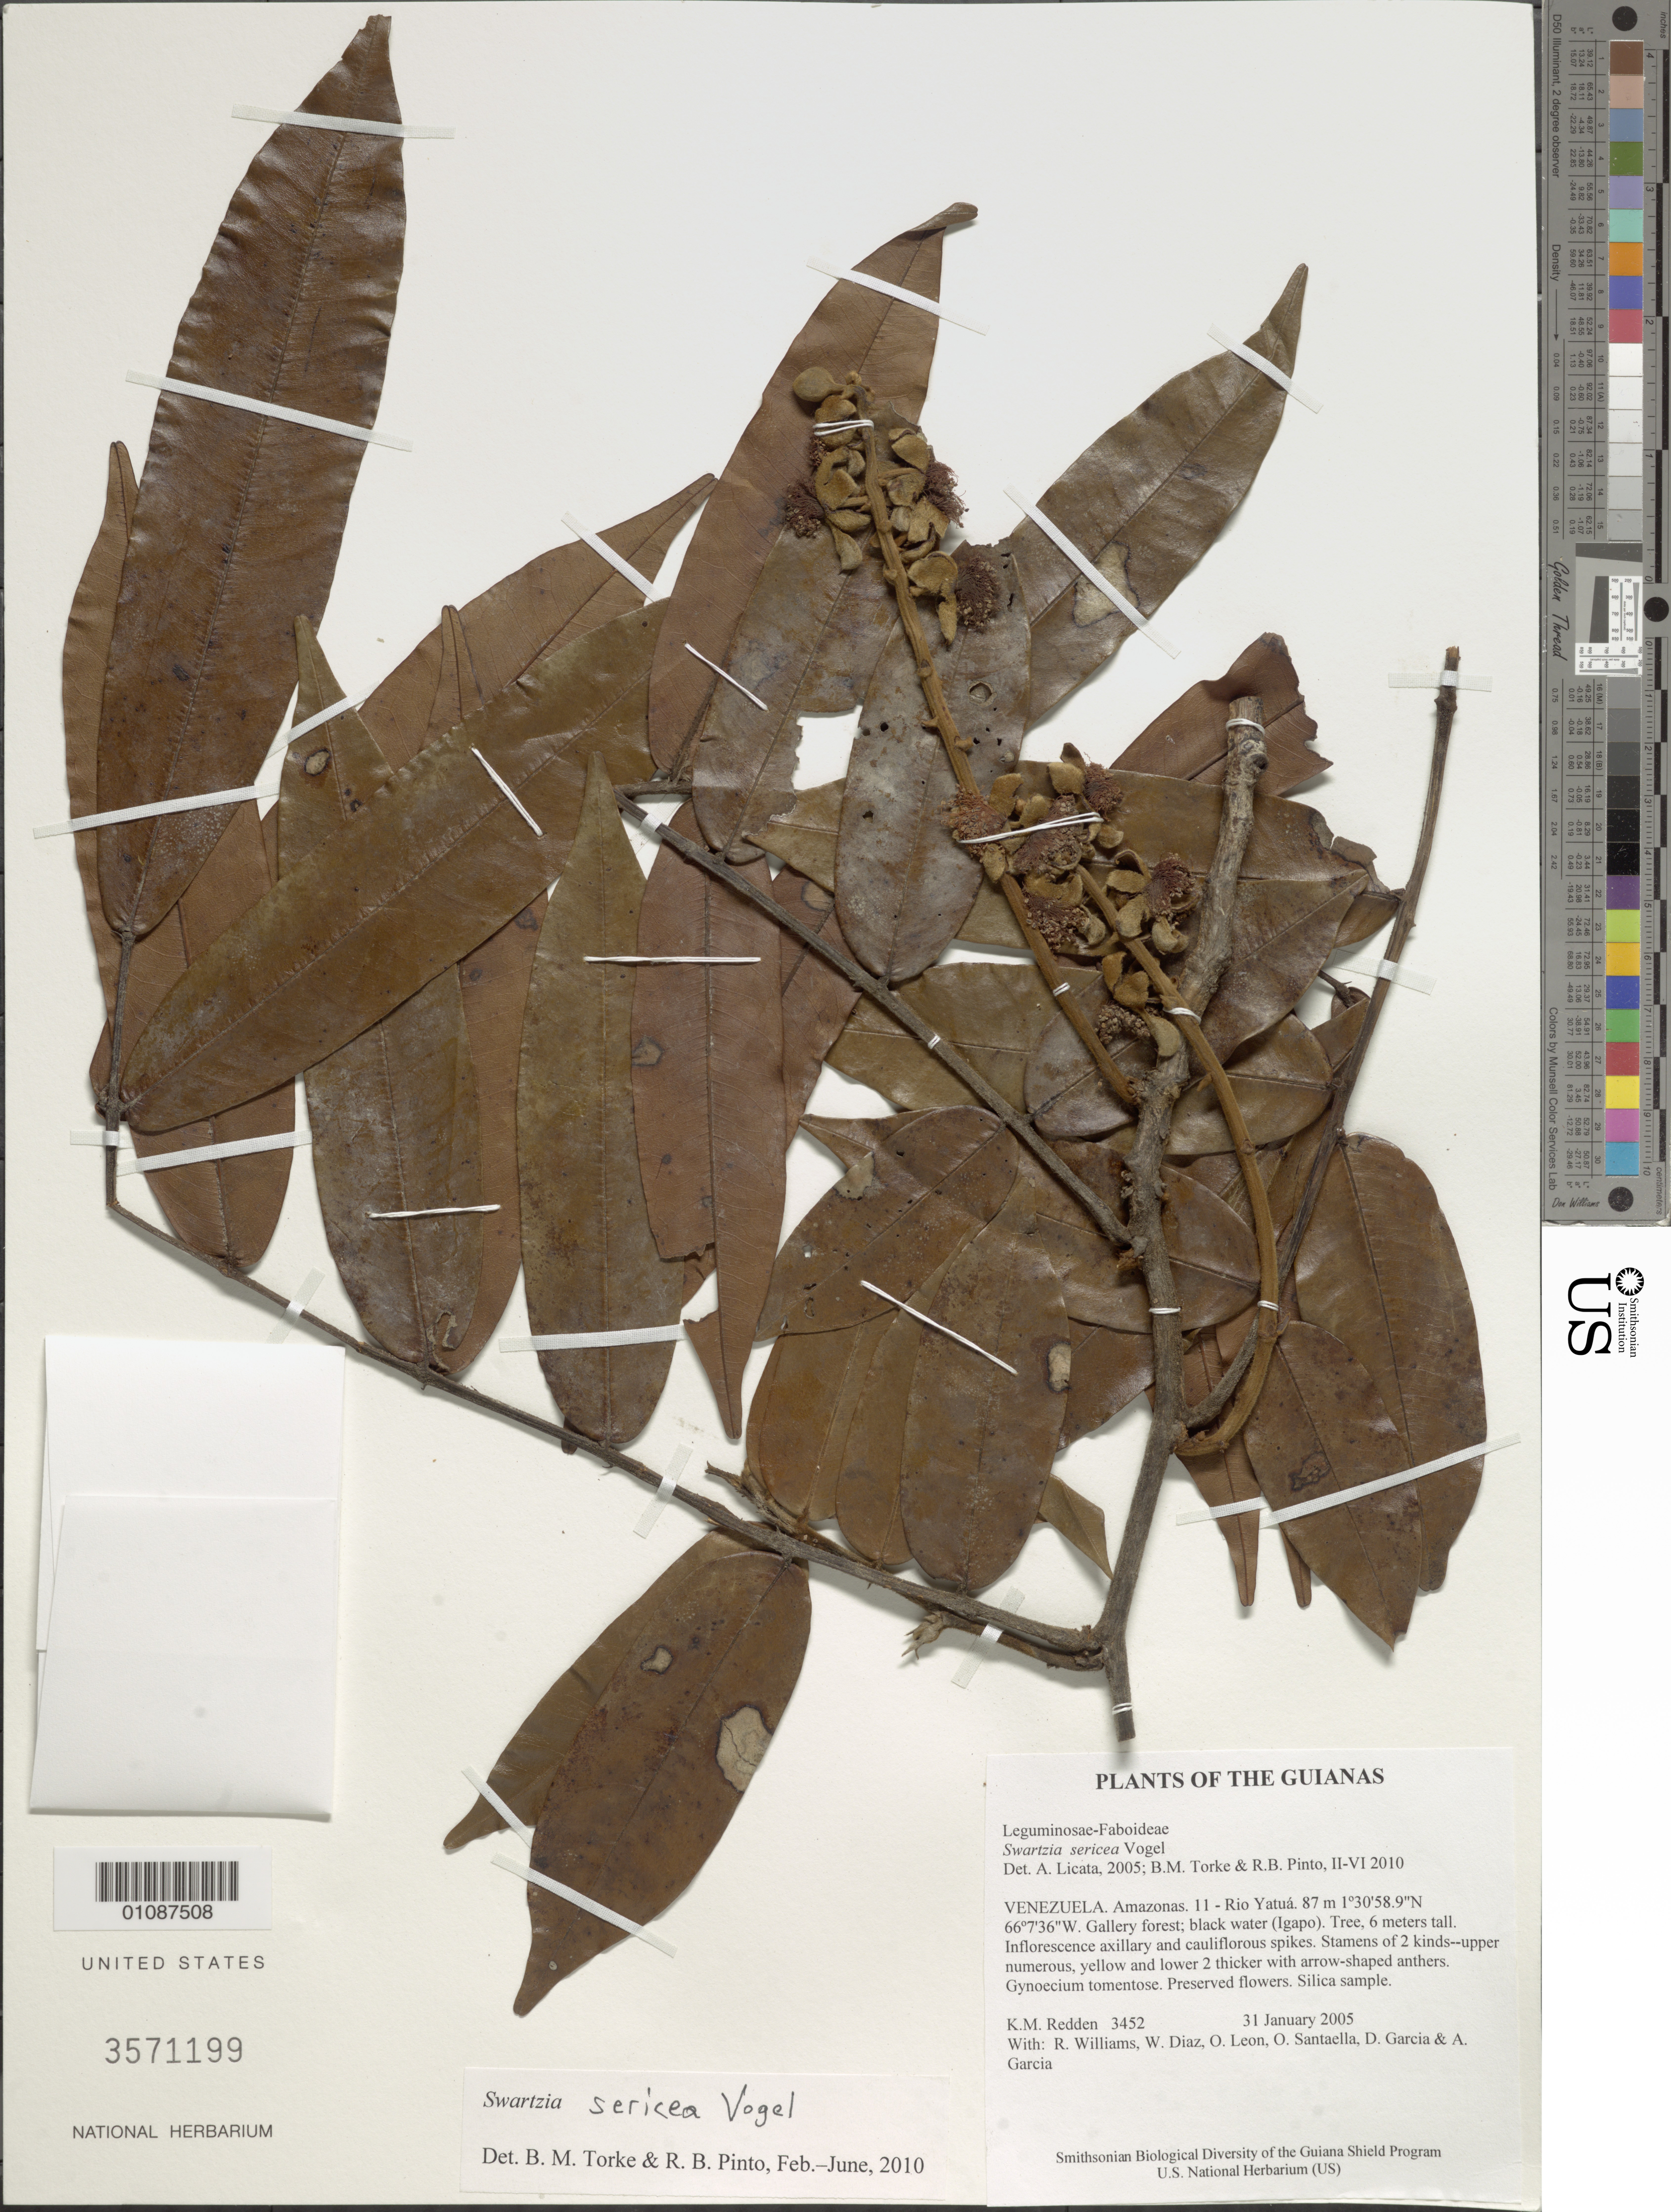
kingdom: Plantae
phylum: Tracheophyta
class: Magnoliopsida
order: Fabales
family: Fabaceae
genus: Swartzia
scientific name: Swartzia sericea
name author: Vogel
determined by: Torke, B. M.; Pinto, R. B.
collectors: K. M. Redden, R. Williams, W. Díaz P., O. León, O. Santaella, D. Garcia & A. Garcia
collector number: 3452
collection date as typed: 31 January 2005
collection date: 2005-01-31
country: Venezuela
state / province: Amazonas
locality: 11 - Rio Yatuá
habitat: Gallery forest; black water (Igapo)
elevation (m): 87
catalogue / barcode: US 3571199